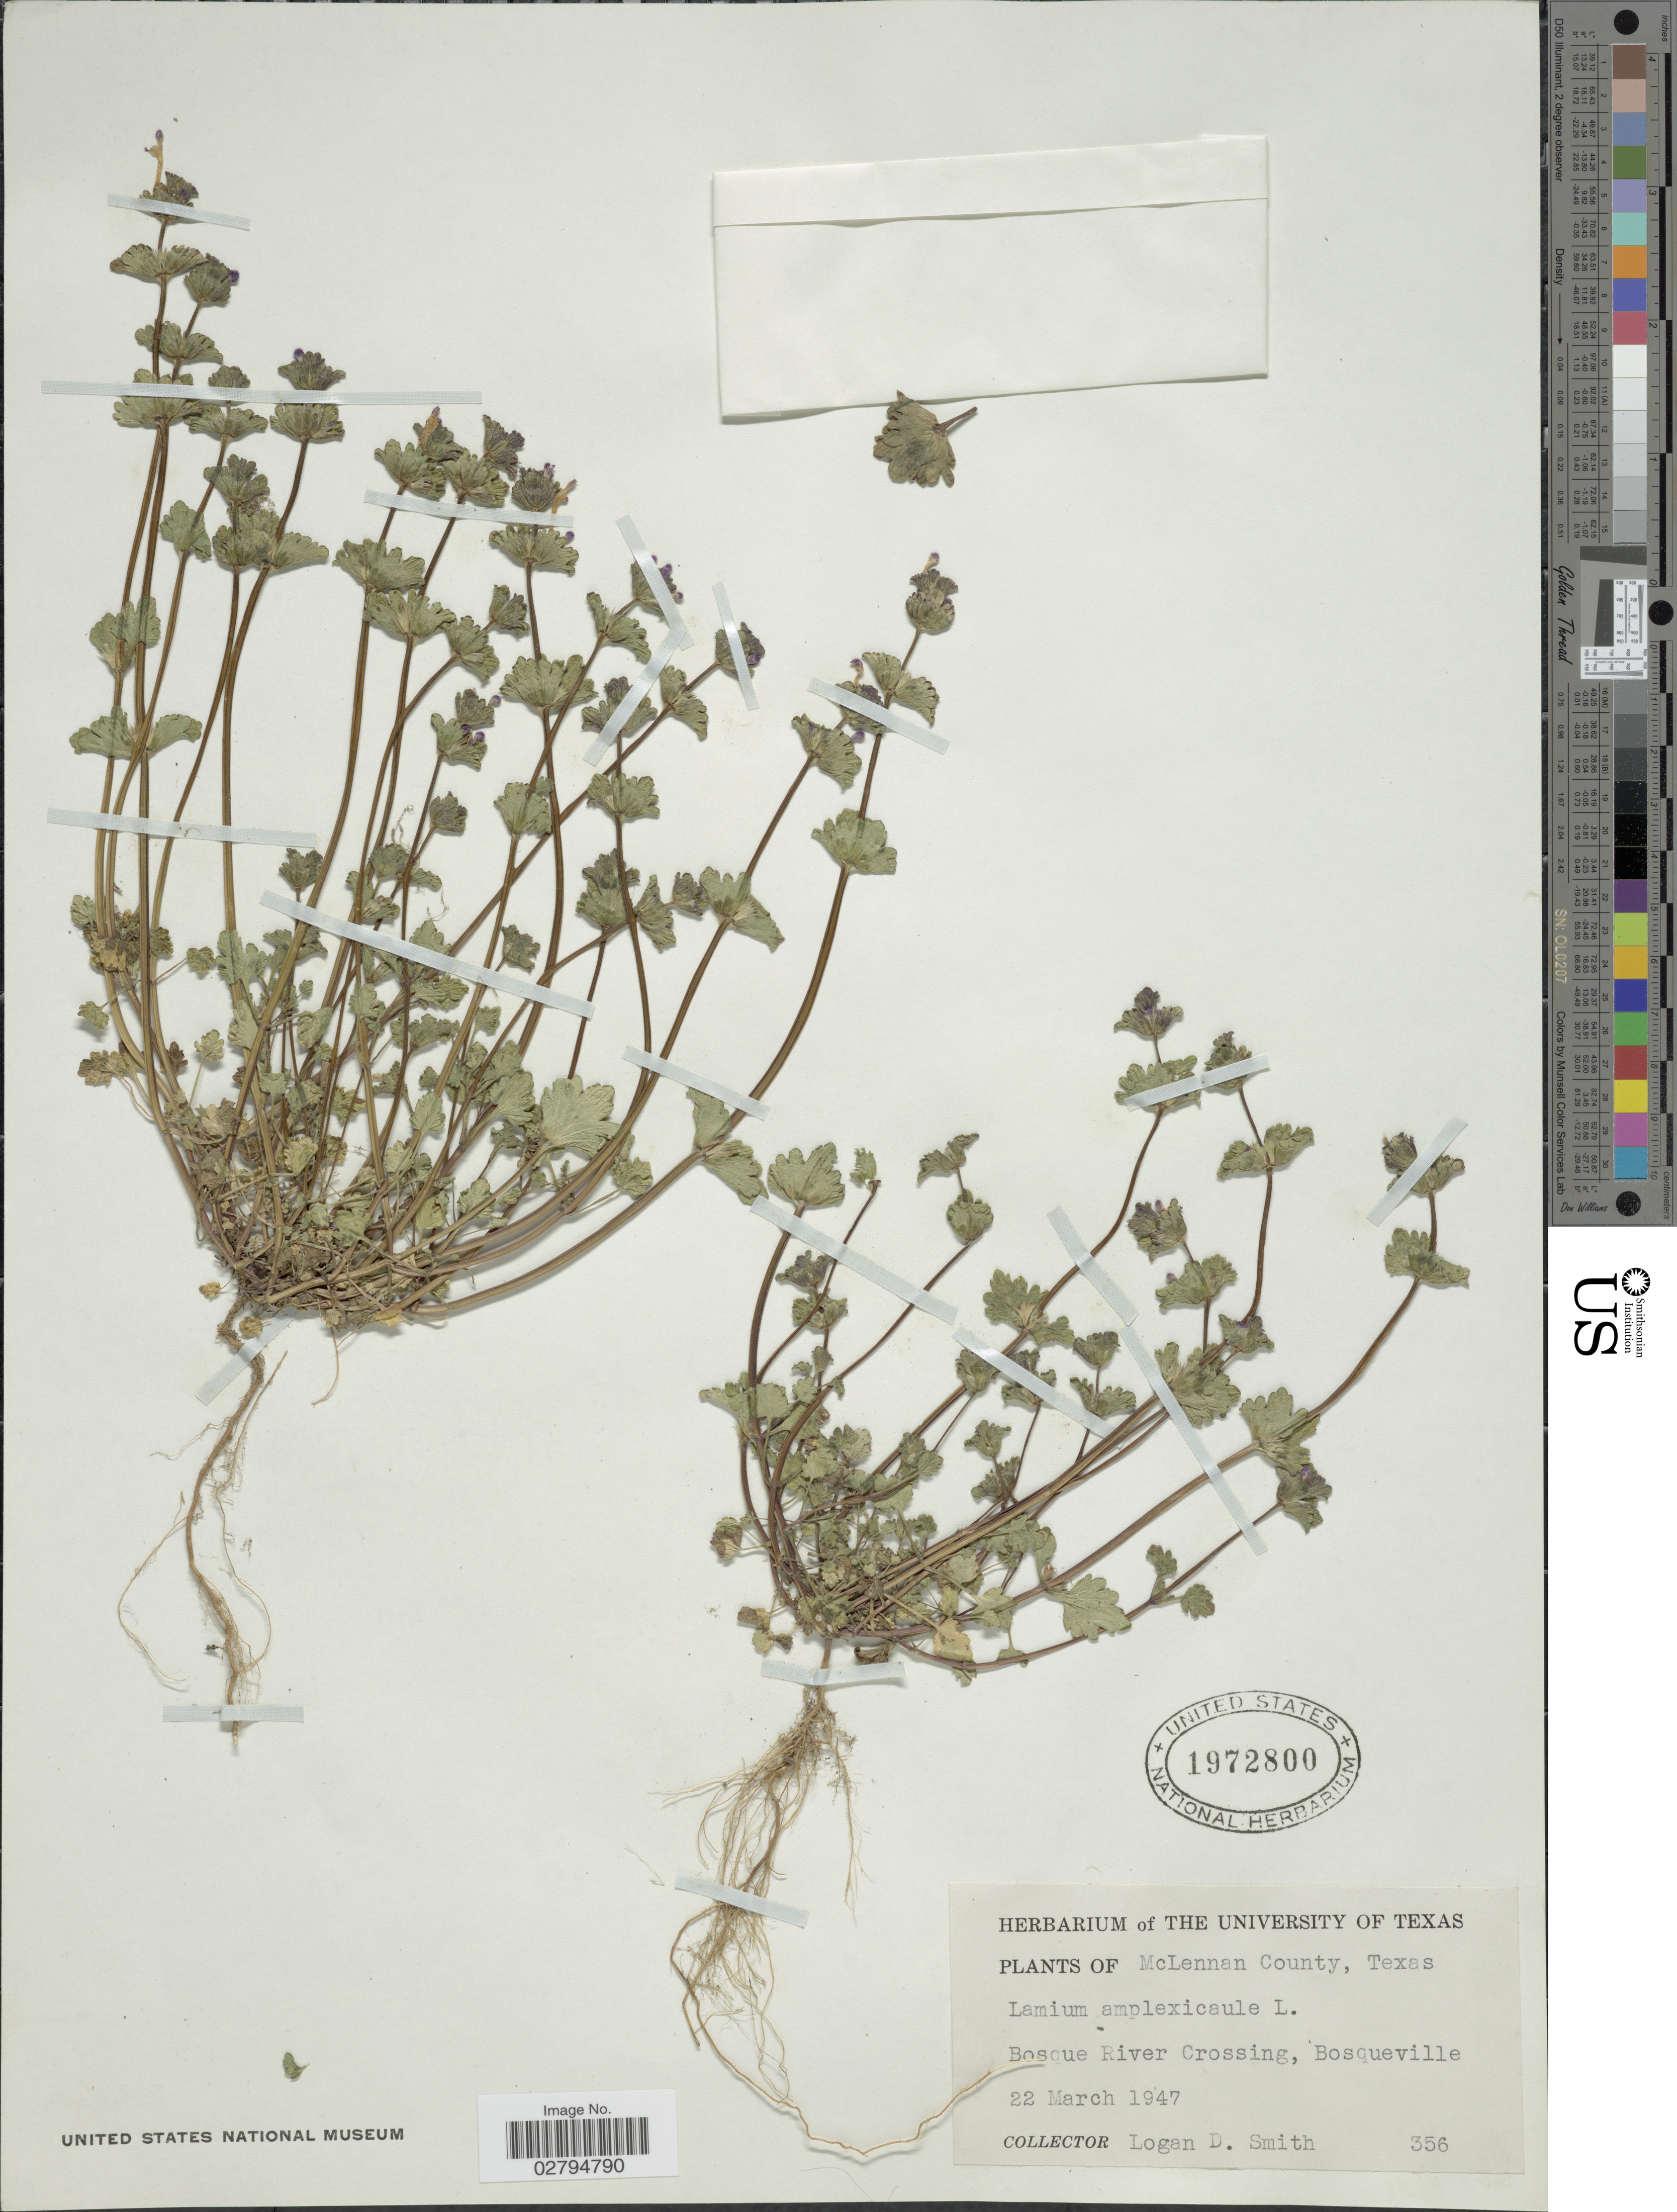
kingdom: Plantae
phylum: Tracheophyta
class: Magnoliopsida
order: Lamiales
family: Lamiaceae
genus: Lamium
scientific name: Lamium amplexicaule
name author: L.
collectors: L. Smith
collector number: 356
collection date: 1947-03-22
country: United States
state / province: Texas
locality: McLennan County. Bosque River Crossing, Boqueville.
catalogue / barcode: US 1972800